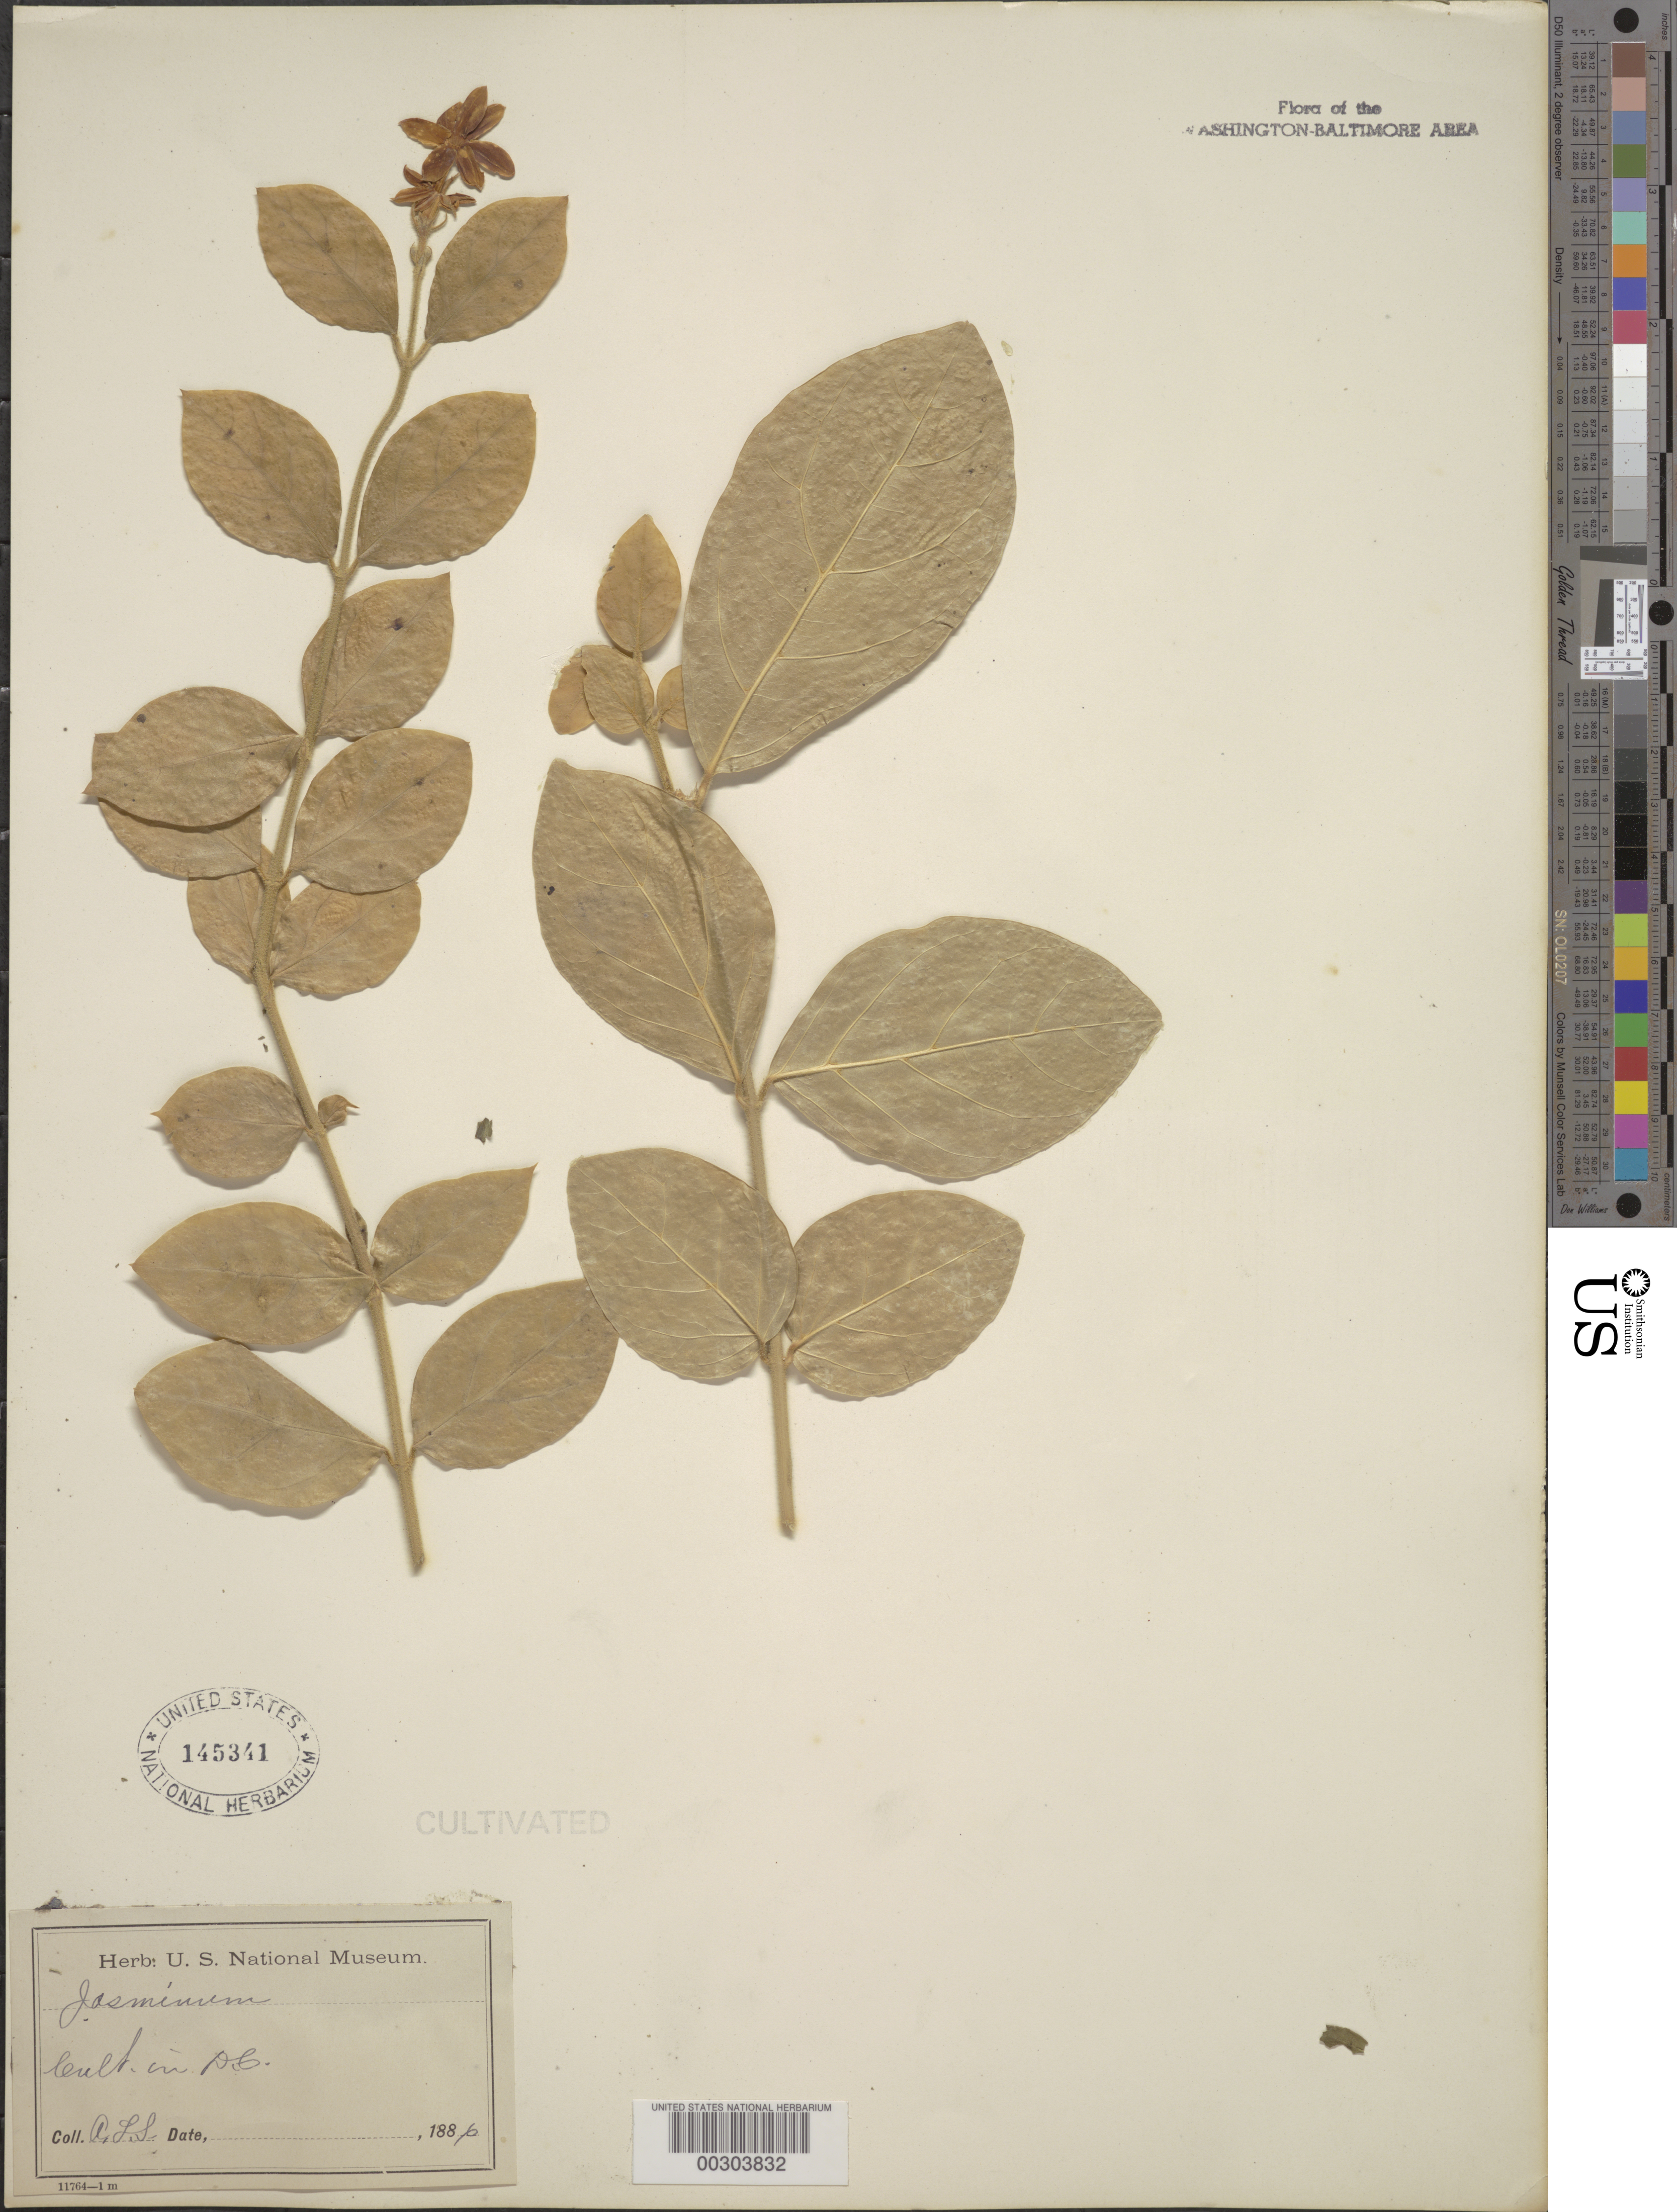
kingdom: Plantae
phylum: Tracheophyta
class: Magnoliopsida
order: Lamiales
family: Oleaceae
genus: Jasminum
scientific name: Jasminum sp.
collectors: A. L. Schott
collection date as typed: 1886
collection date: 1886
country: United States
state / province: District of Columbia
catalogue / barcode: US 145341